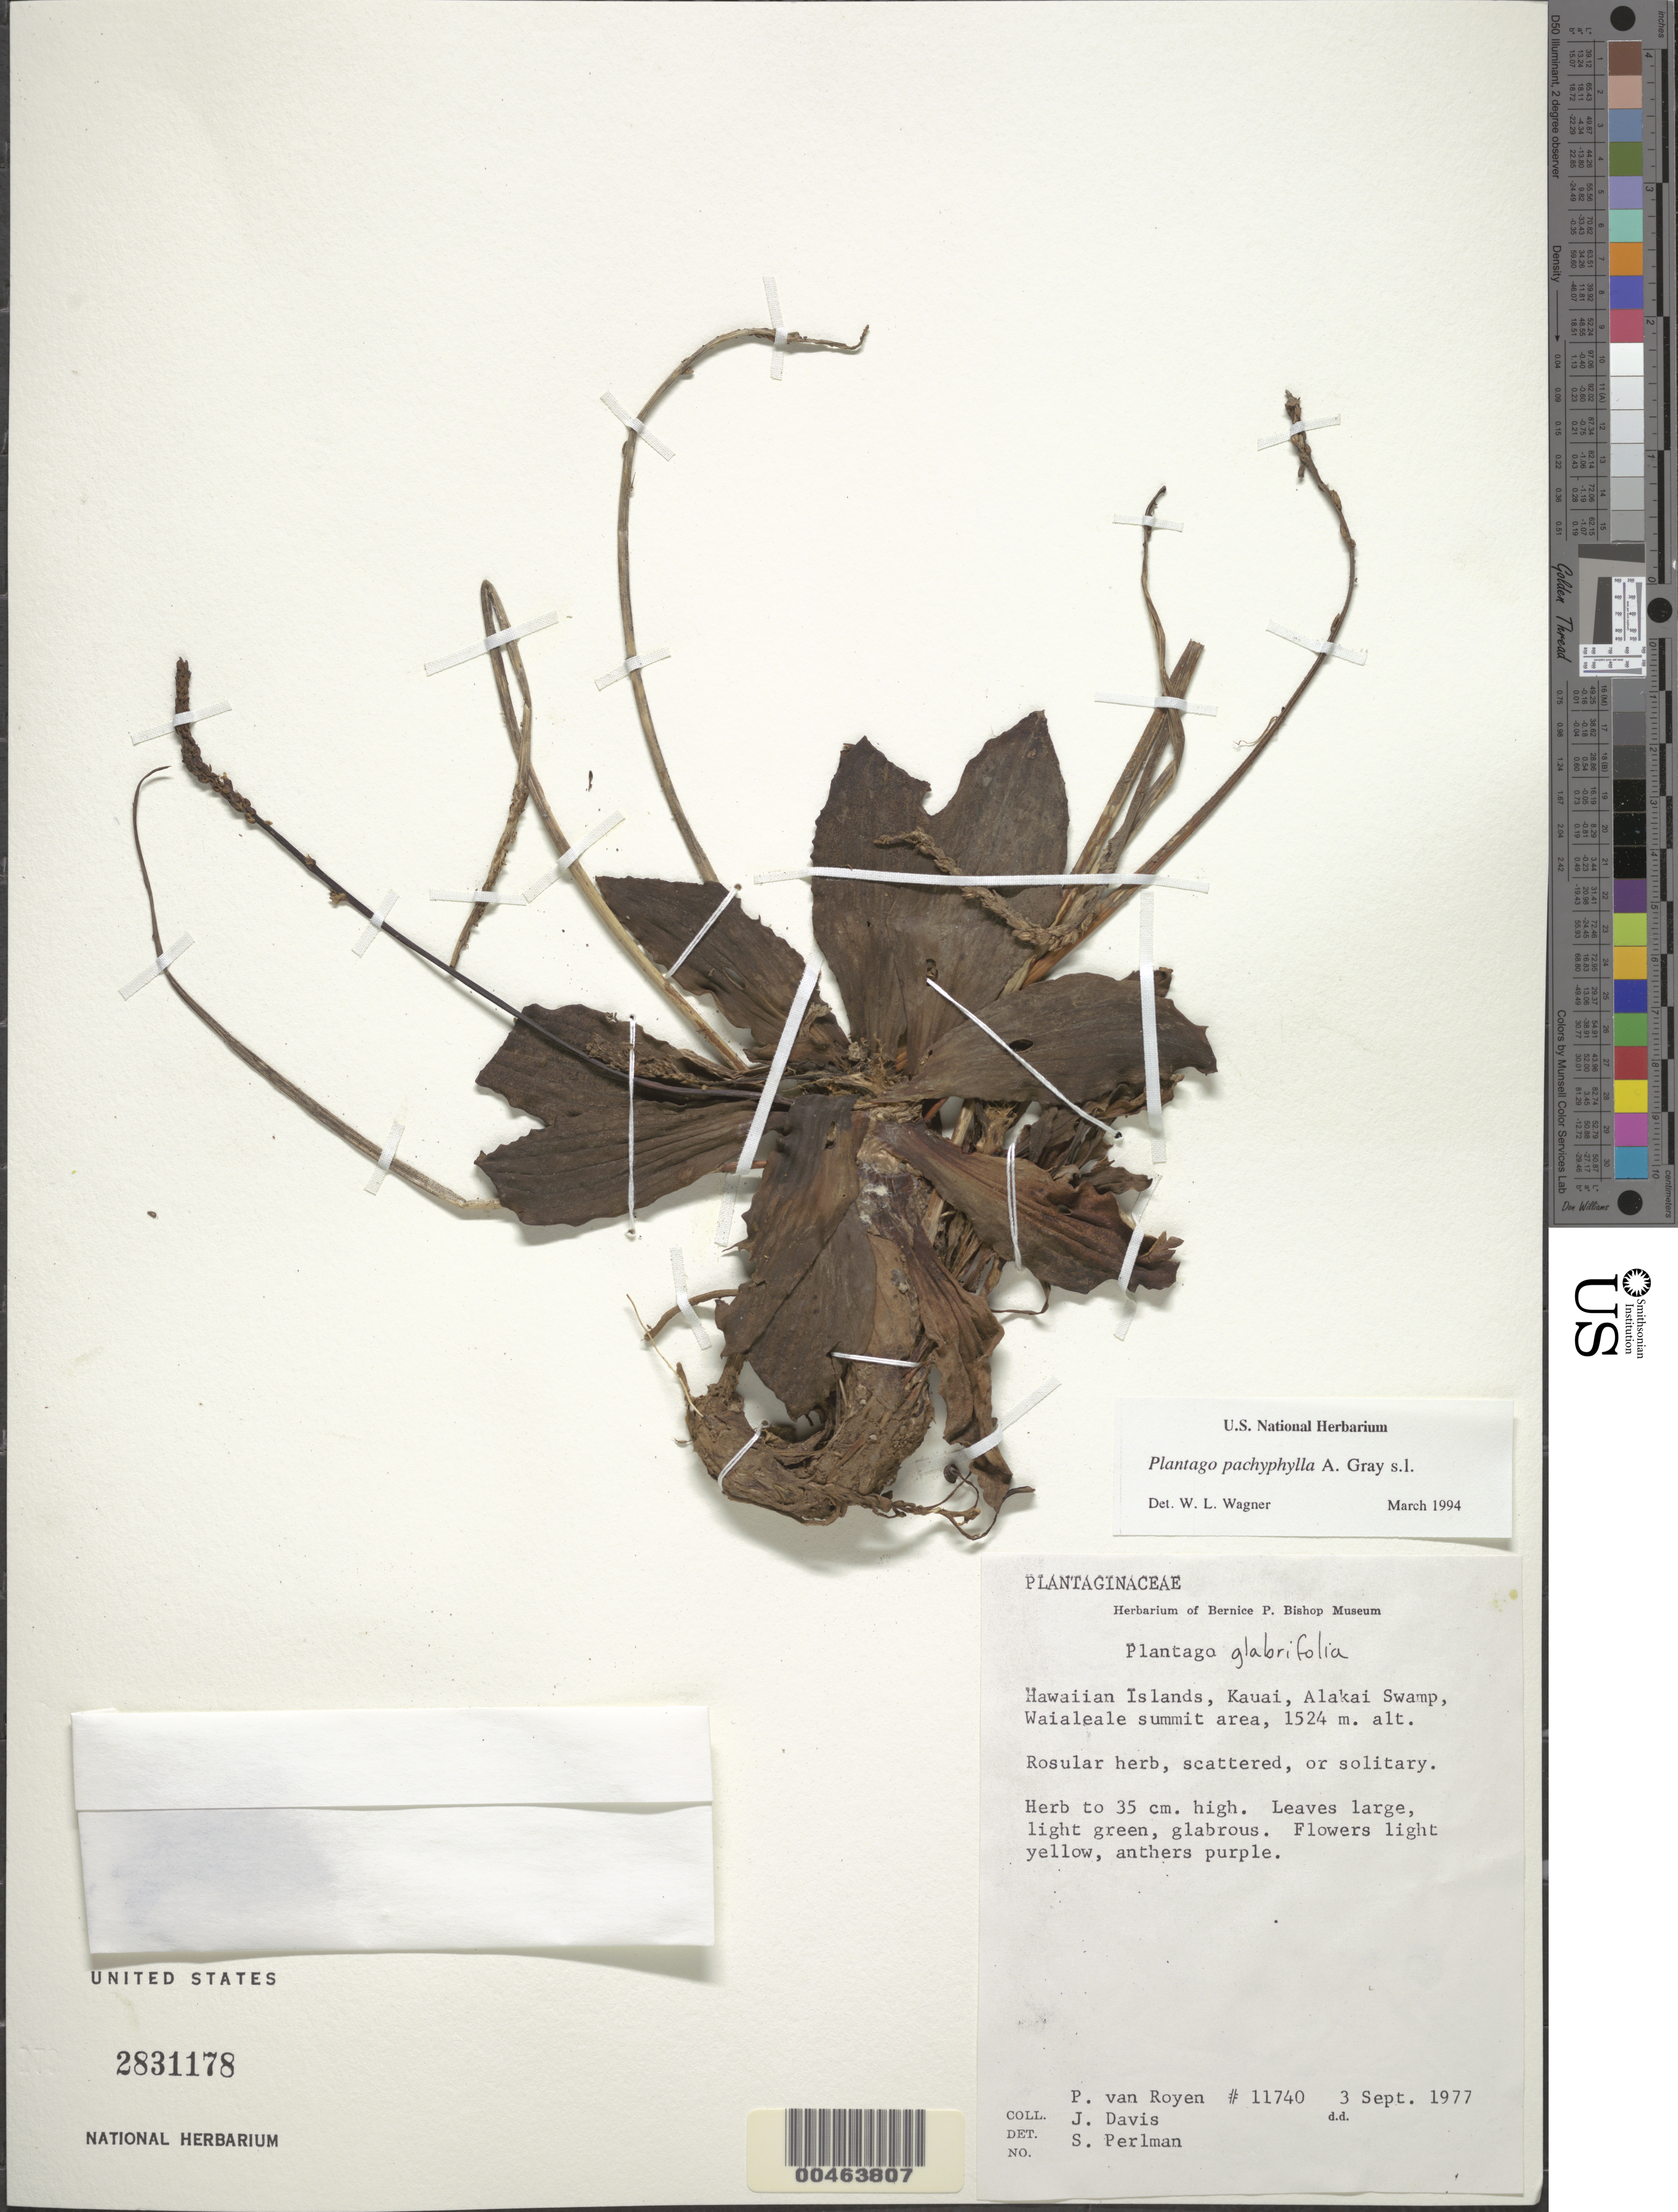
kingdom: Plantae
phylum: Tracheophyta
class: Magnoliopsida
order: Lamiales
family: Plantaginaceae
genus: Plantago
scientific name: Plantago pachyphylla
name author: A. Gray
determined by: Wagner, W. L., (BOT), Smithsonian Institution - National Museum of Natural History (UNITED STATES)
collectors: P. van Royen, J. Davis & S. P. Perlman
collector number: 11740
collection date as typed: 3 Sep 1977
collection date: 1977-09-03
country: United States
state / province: Hawaii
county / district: Kauai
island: Kaua'i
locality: Alakai Swamp, Waialeale summit area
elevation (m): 1524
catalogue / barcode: US 2831178